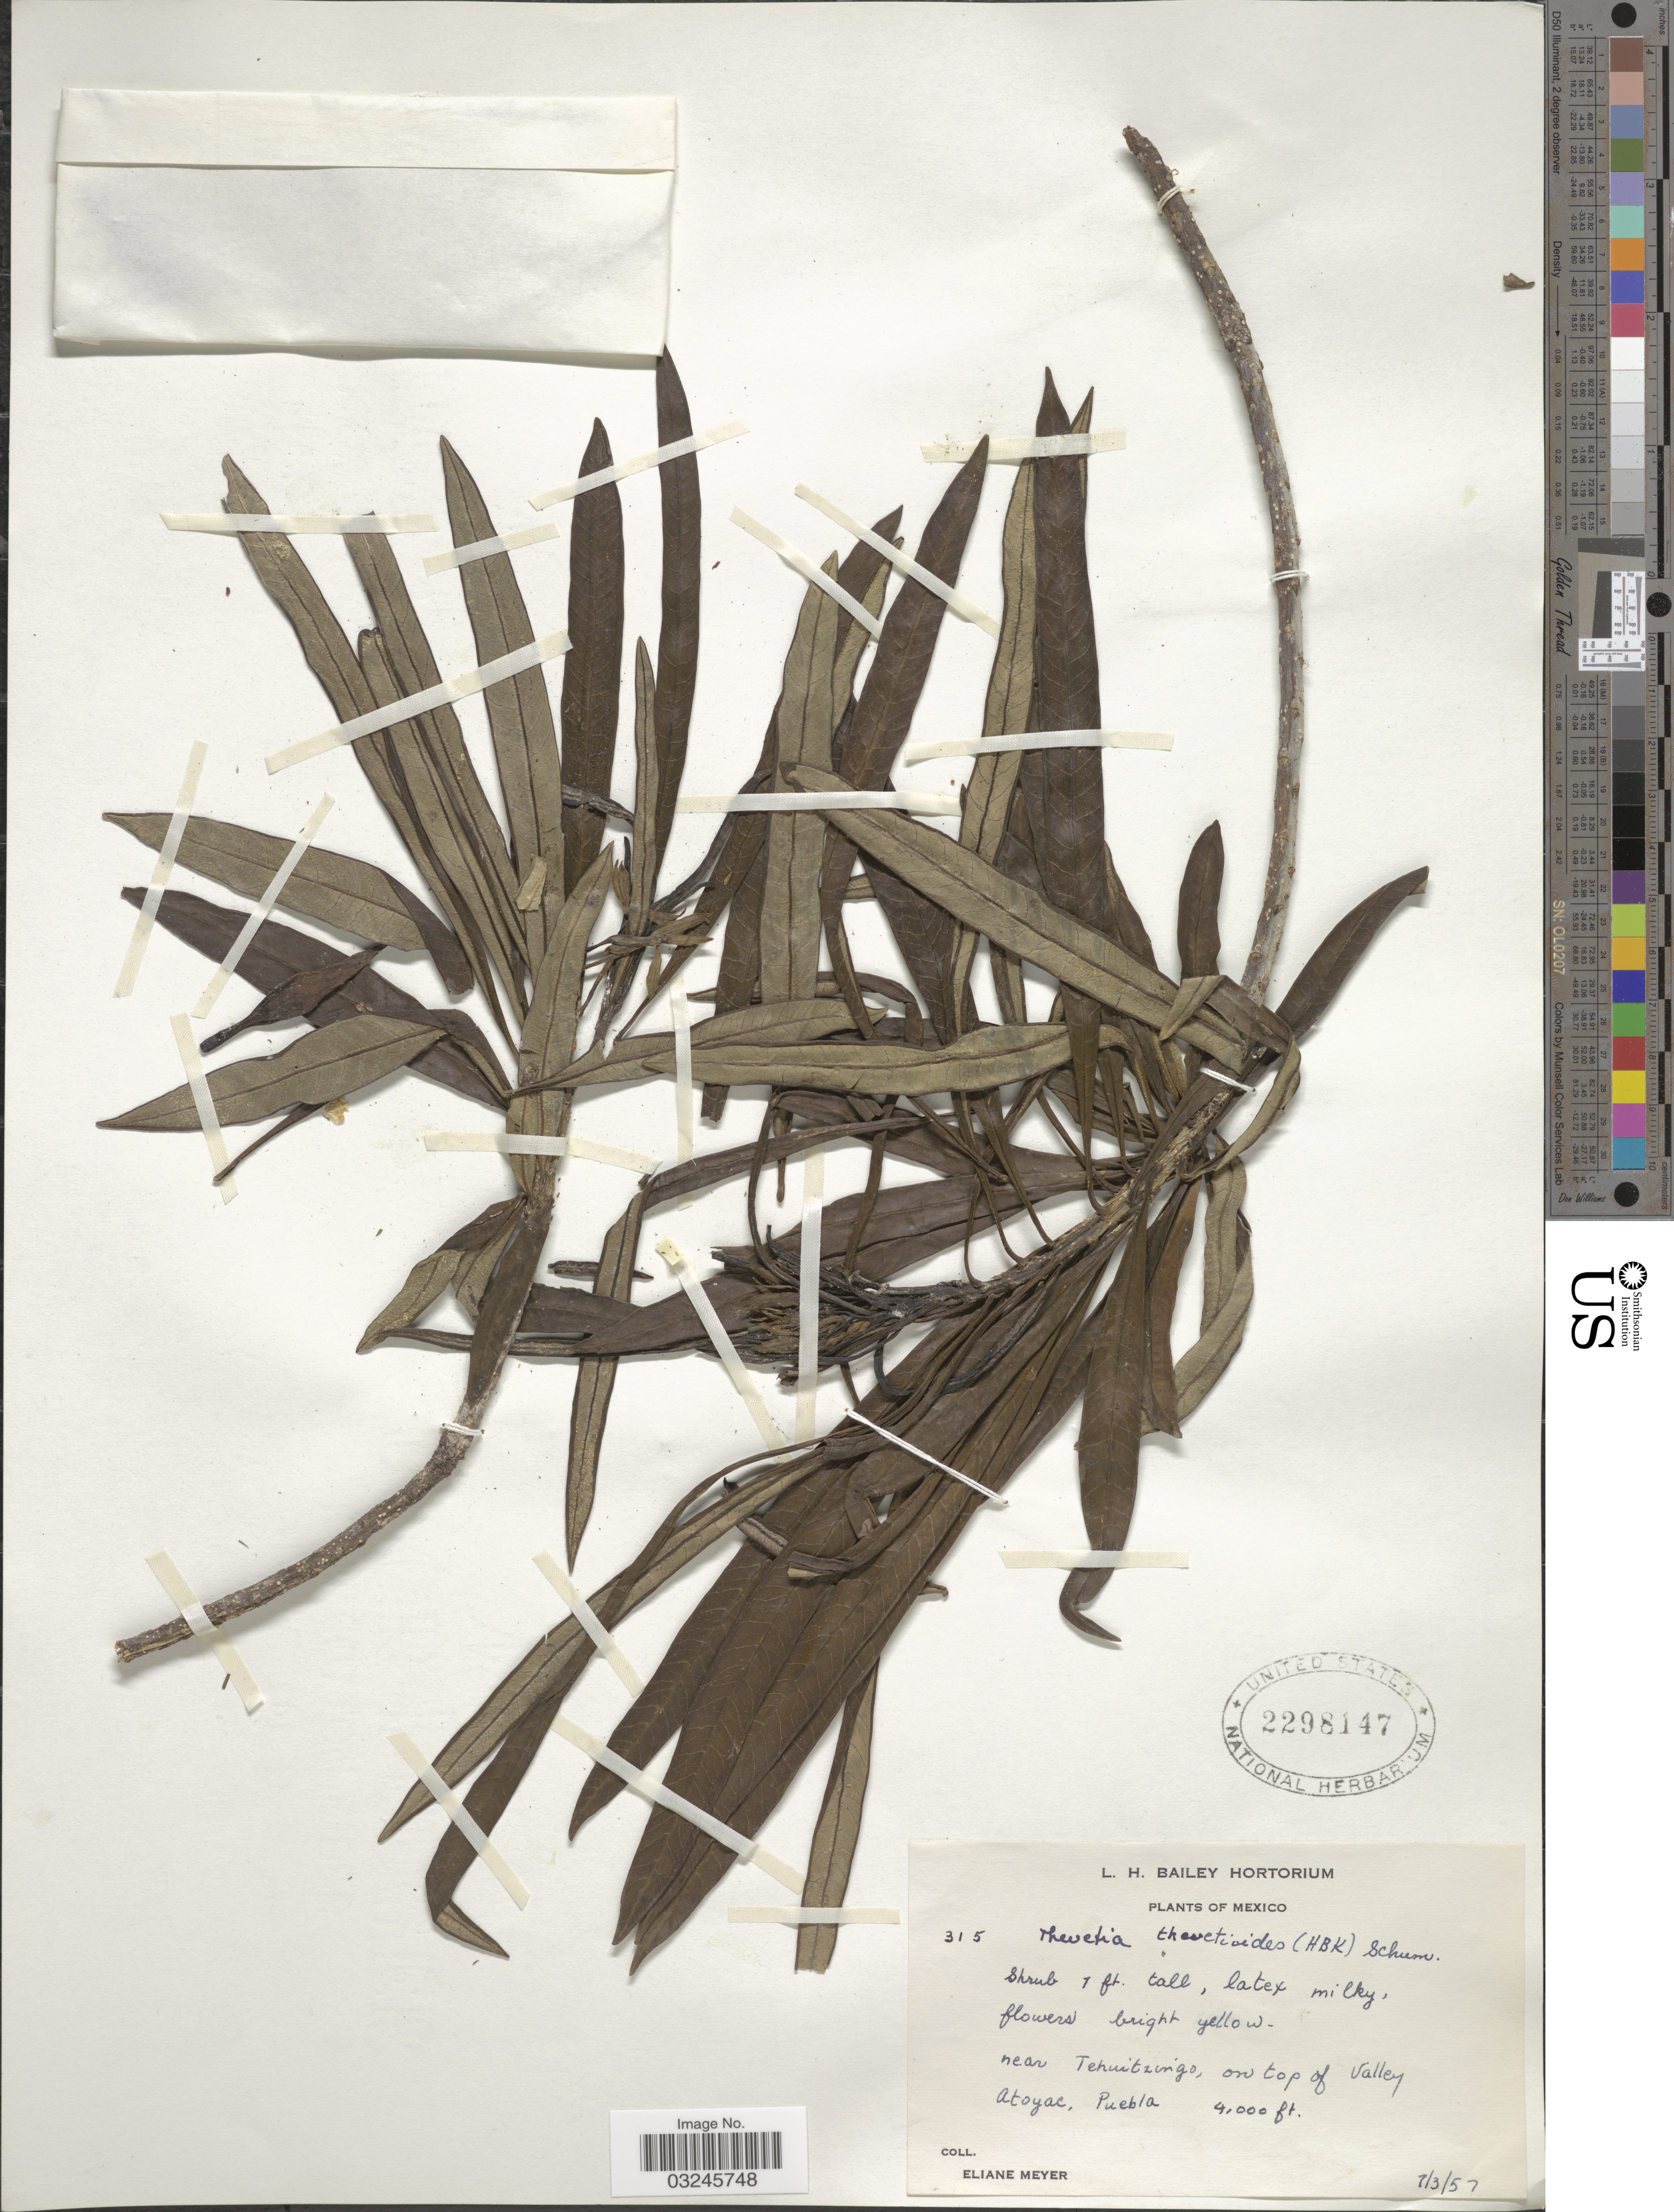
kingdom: Plantae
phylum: Tracheophyta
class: Magnoliopsida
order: Gentianales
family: Apocynaceae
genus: Thevetia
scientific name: Thevetia thevetioides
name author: (Kunth) K. Schum.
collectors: E. Meyer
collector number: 315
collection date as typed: Transcribed d/m/y: 7/3/57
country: Mexico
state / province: Puebla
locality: Near Tehuitzingo, on top of Valley Atoyac, Puebla.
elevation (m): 1219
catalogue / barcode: US 2298147